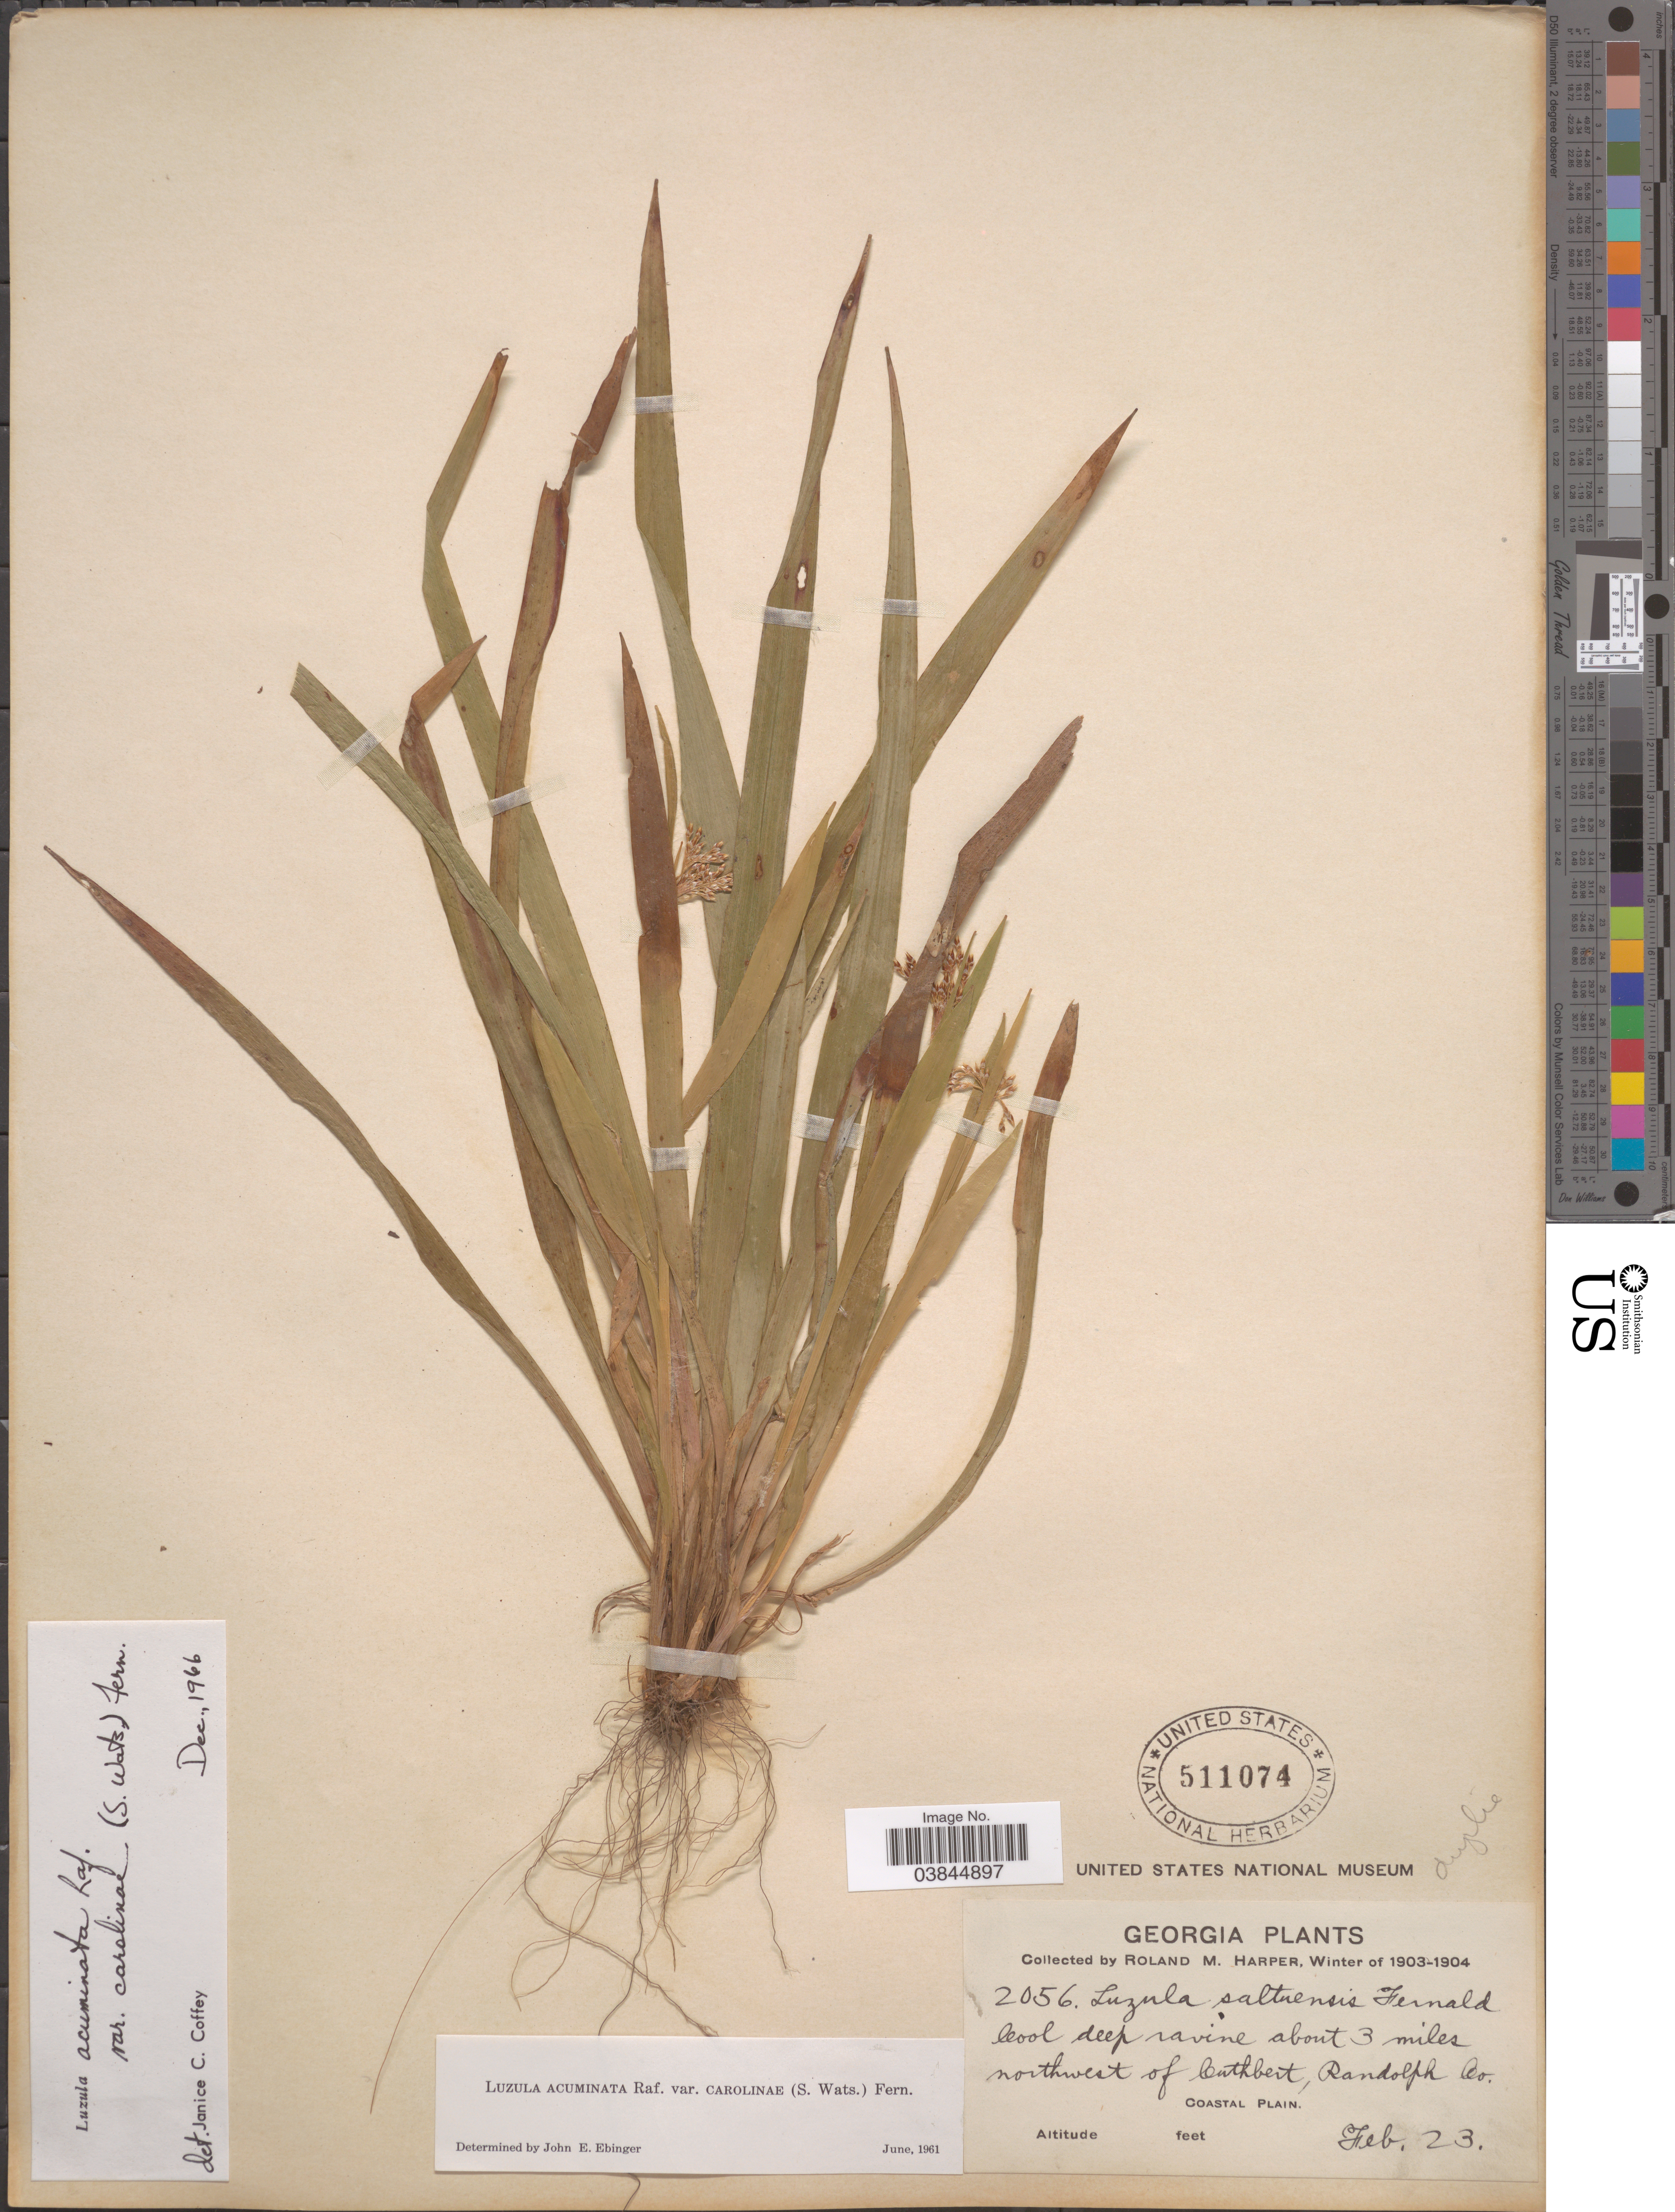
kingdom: Plantae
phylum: Tracheophyta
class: Liliopsida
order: Poales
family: Juncaceae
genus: Luzula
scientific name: Luzula acuminata var. carolinae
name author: (S. Watson) Fernald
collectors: R. M. Harper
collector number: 2056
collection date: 1904-02-23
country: United States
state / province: Georgia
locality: About 3 miles northwest of Cuthbert, Randolph Co. Coastal Plain.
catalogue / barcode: US 511074